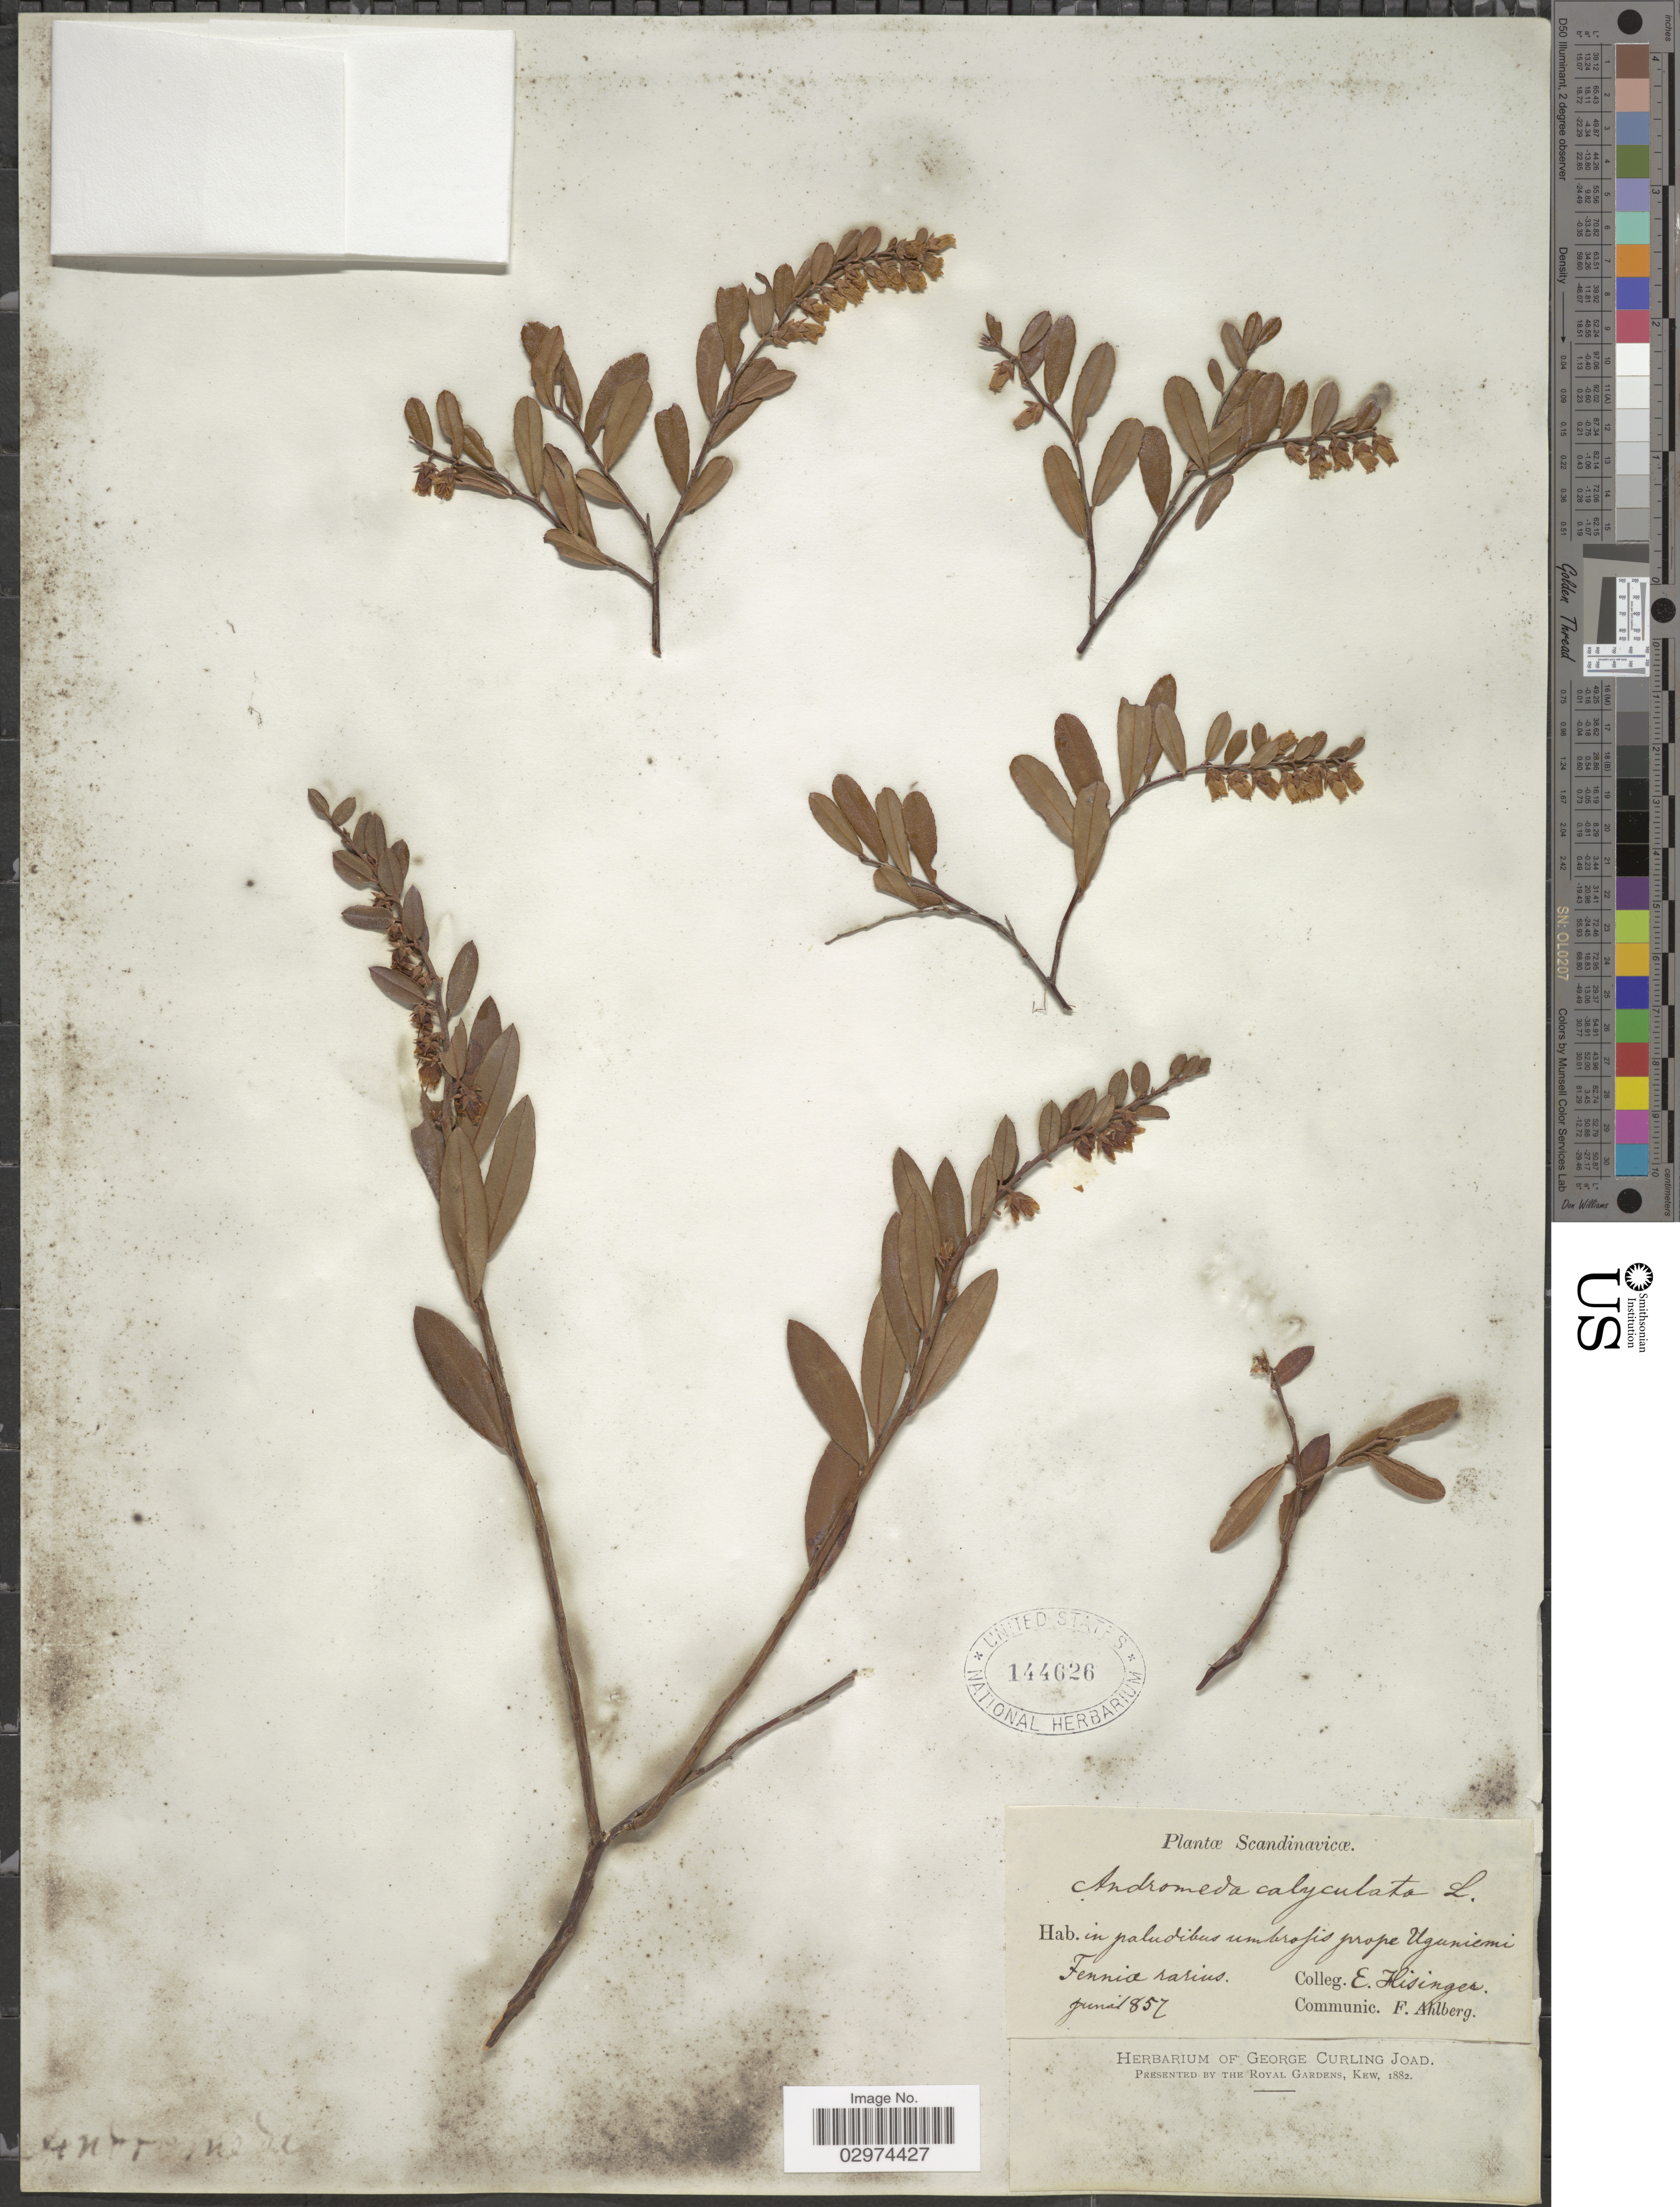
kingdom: Plantae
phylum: Tracheophyta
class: Magnoliopsida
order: Ericales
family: Ericaceae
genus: Chamaedaphne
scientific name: Chamaedaphne calyculata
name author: (L.) Moench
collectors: E. Hisinger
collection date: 1857-01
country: Finland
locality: Scandinavicæ. In paludibus umbrofis prope Uguniemi Fennia rarius.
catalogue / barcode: US 144626